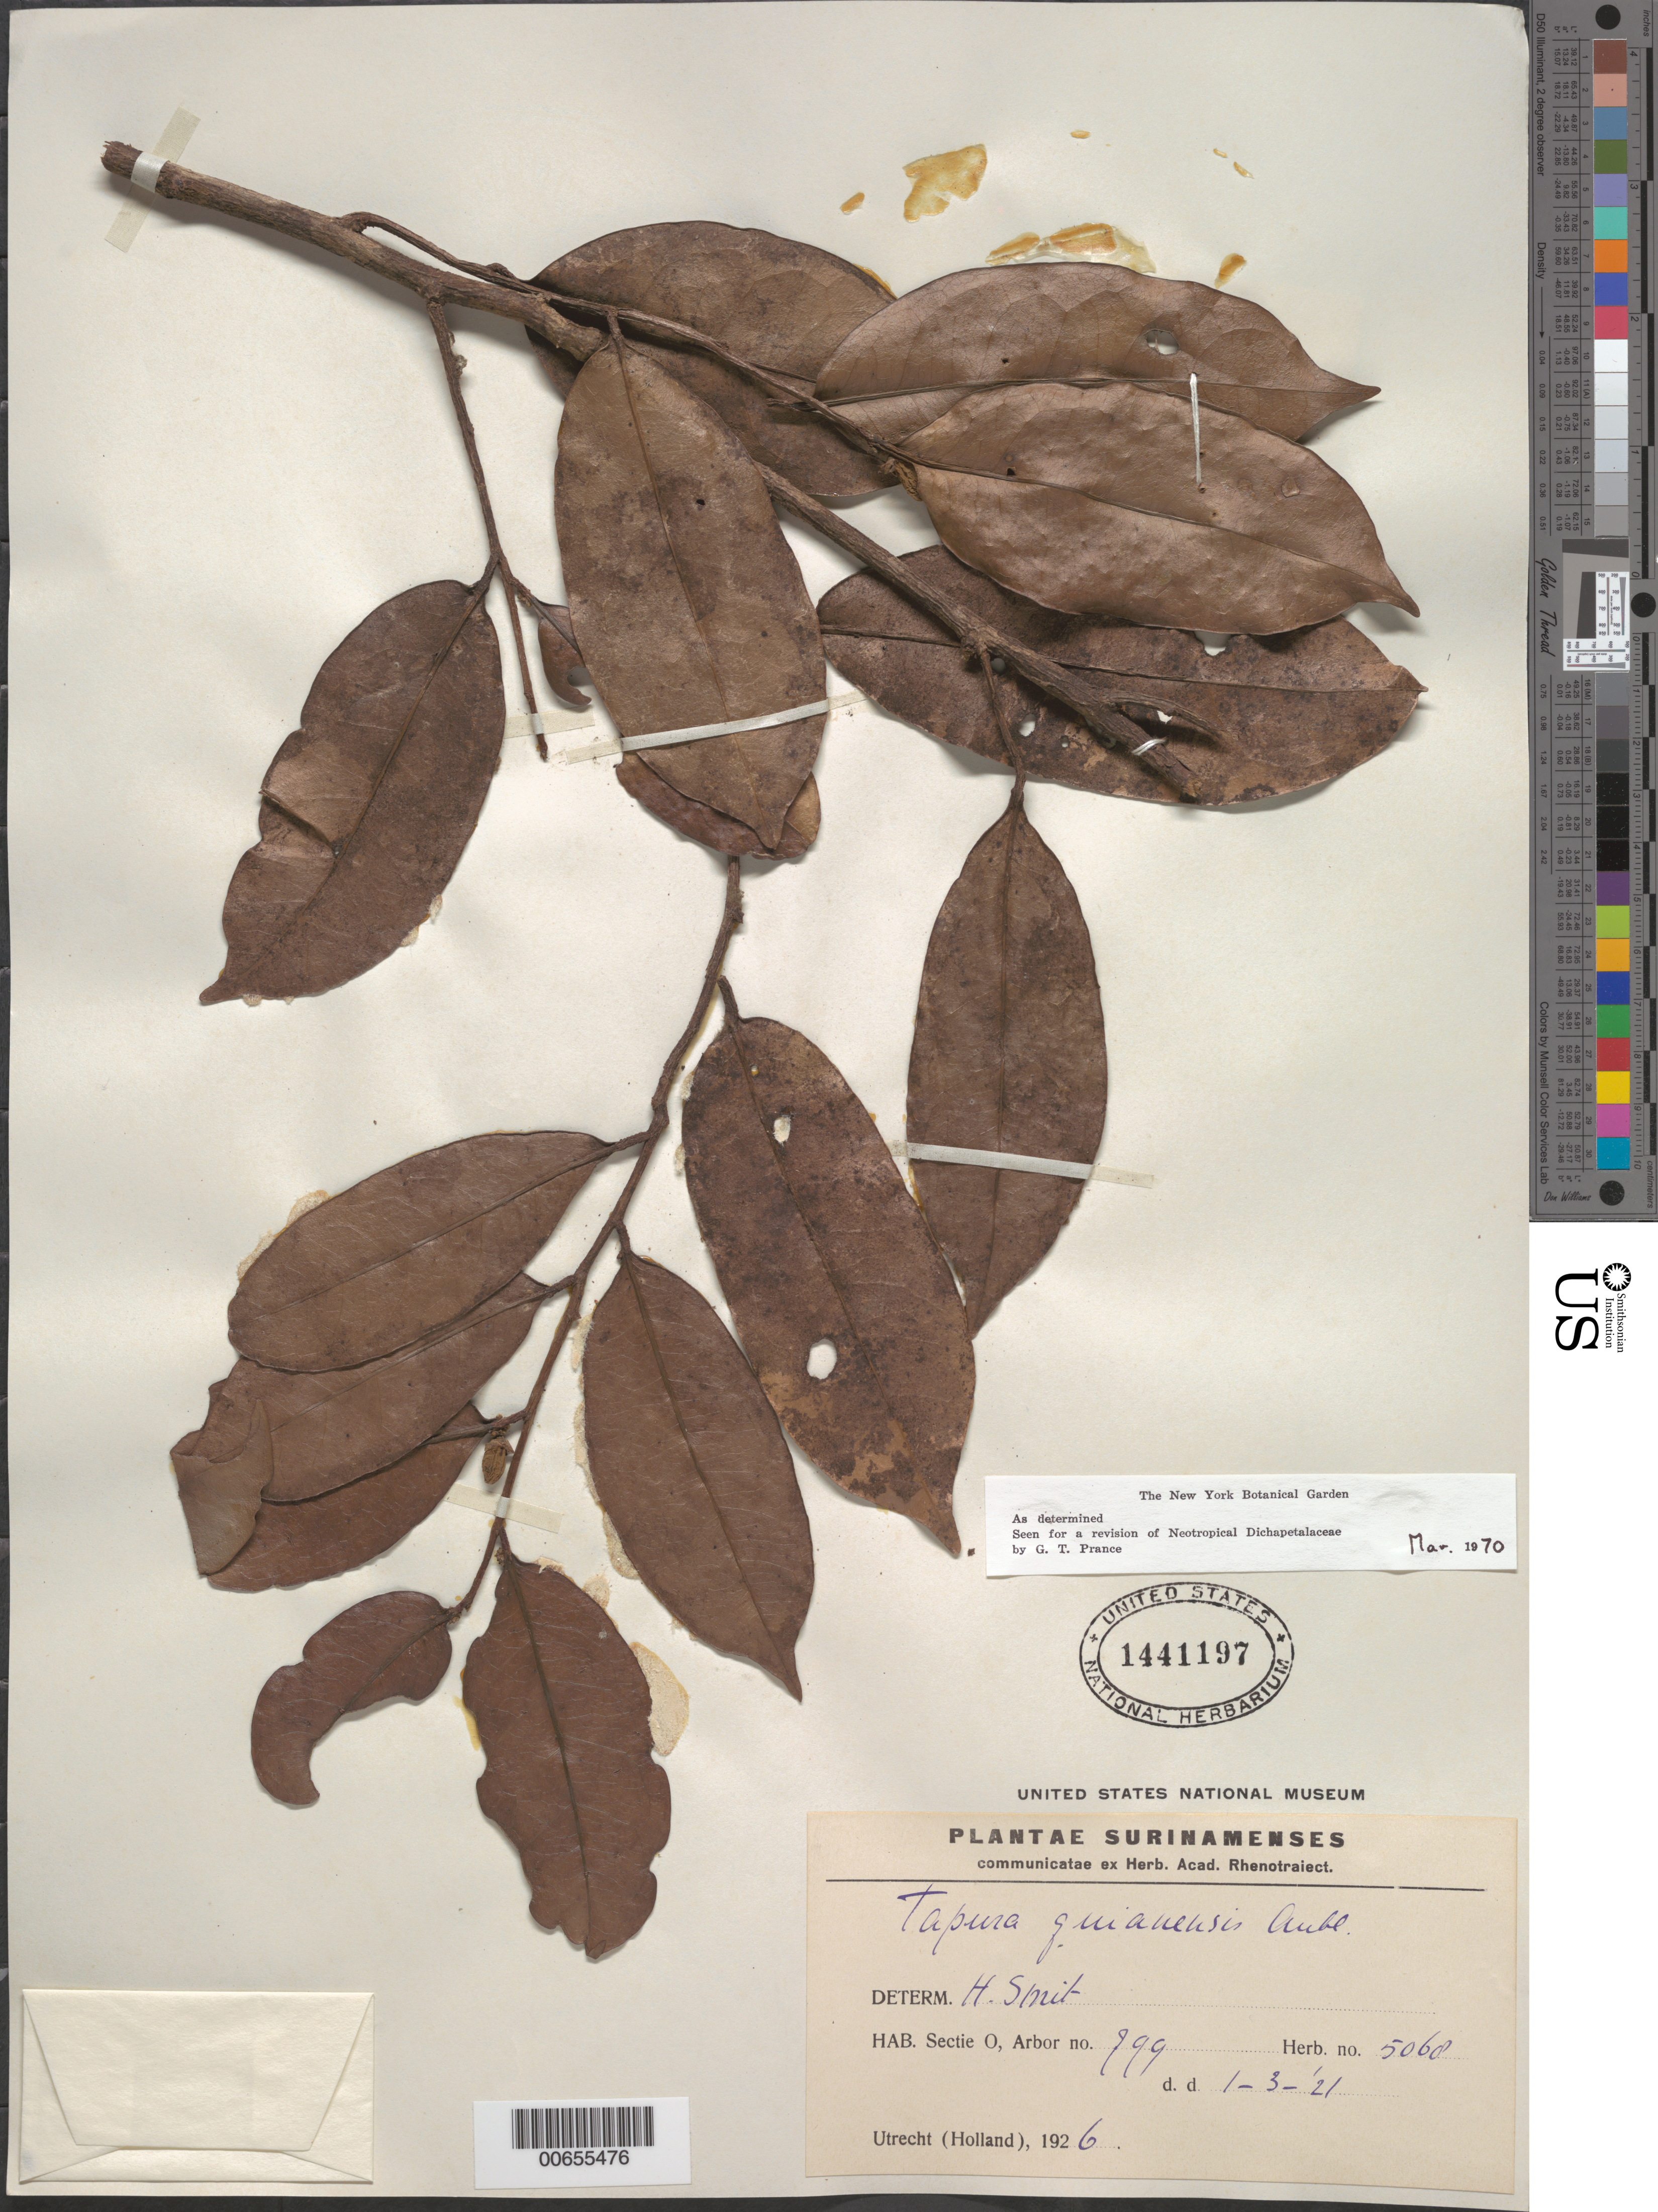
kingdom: Plantae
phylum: Tracheophyta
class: Magnoliopsida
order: Malpighiales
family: Dichapetalaceae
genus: Tapura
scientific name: Tapura guianensis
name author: Aubl.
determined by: Prance, G. T.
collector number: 5068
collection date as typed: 1-Mar-21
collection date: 1921-03-01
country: Suriname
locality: Sectie O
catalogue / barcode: US 1441197